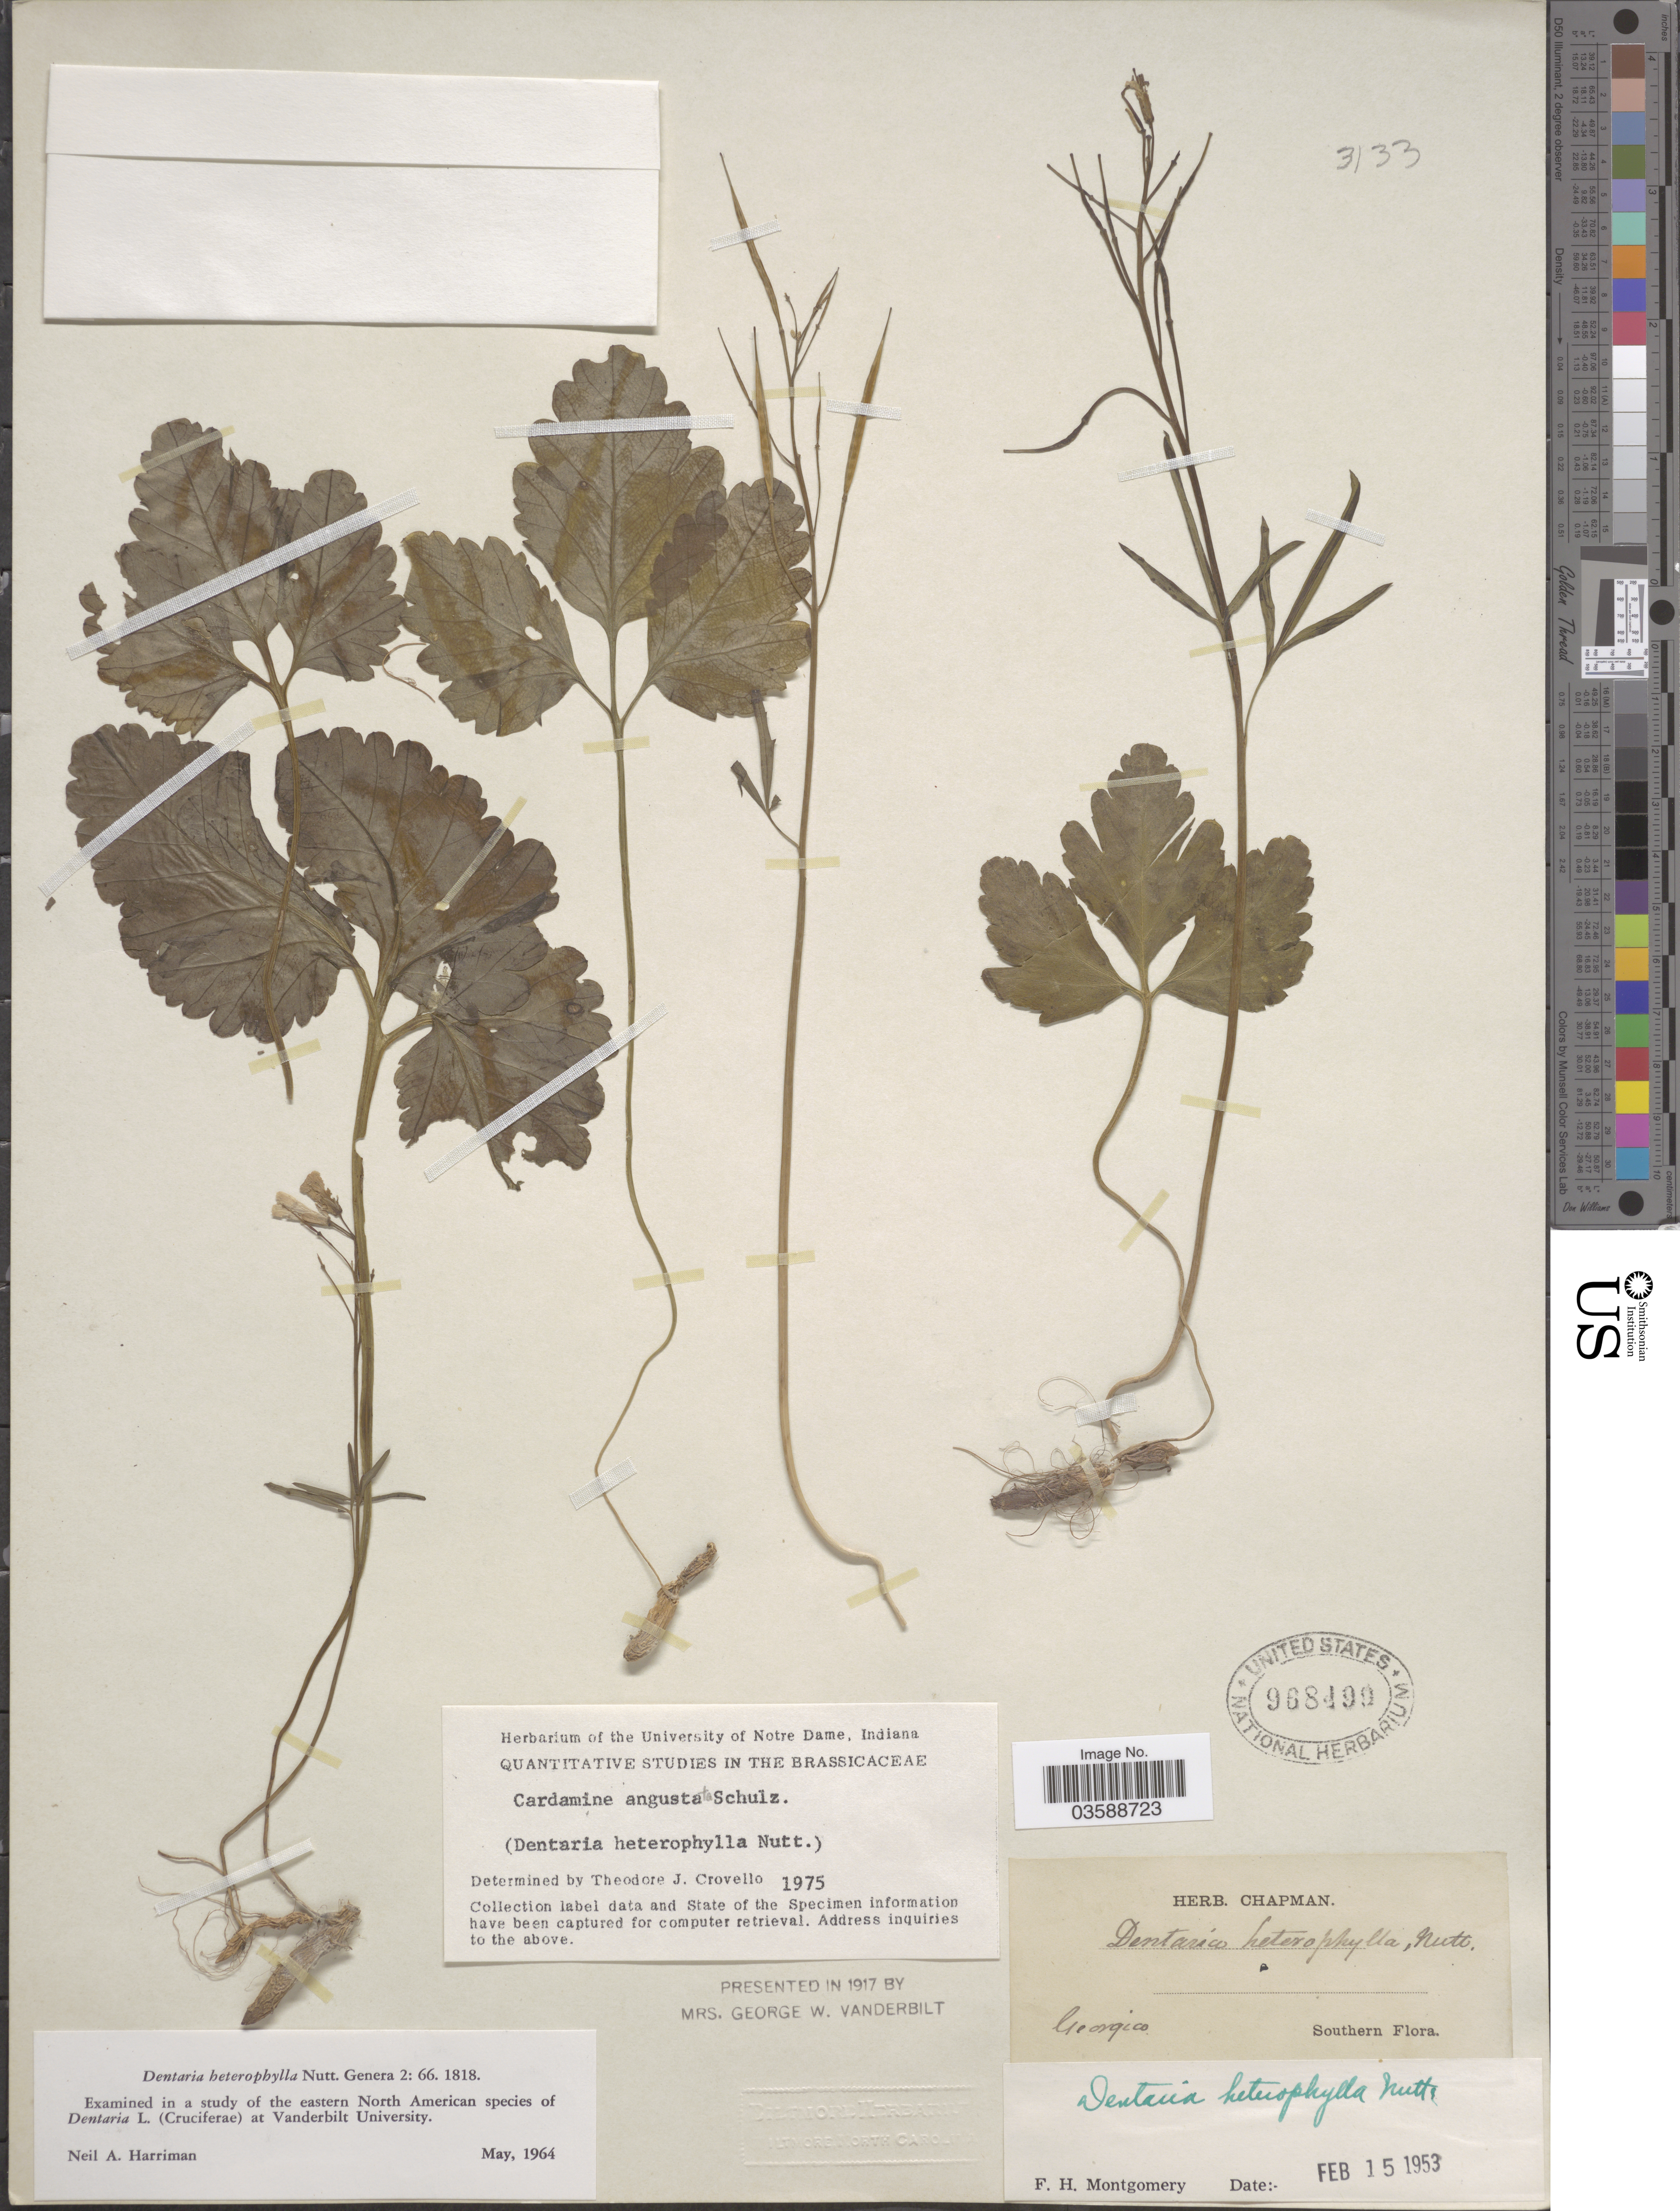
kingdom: Plantae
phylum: Tracheophyta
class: Magnoliopsida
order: Brassicales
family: Brassicaceae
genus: Cardamine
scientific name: Cardamine angustata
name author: O.E. Schulz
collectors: ex herb. Chapman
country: United States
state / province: Georgia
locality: Southern.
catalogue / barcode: US 968499